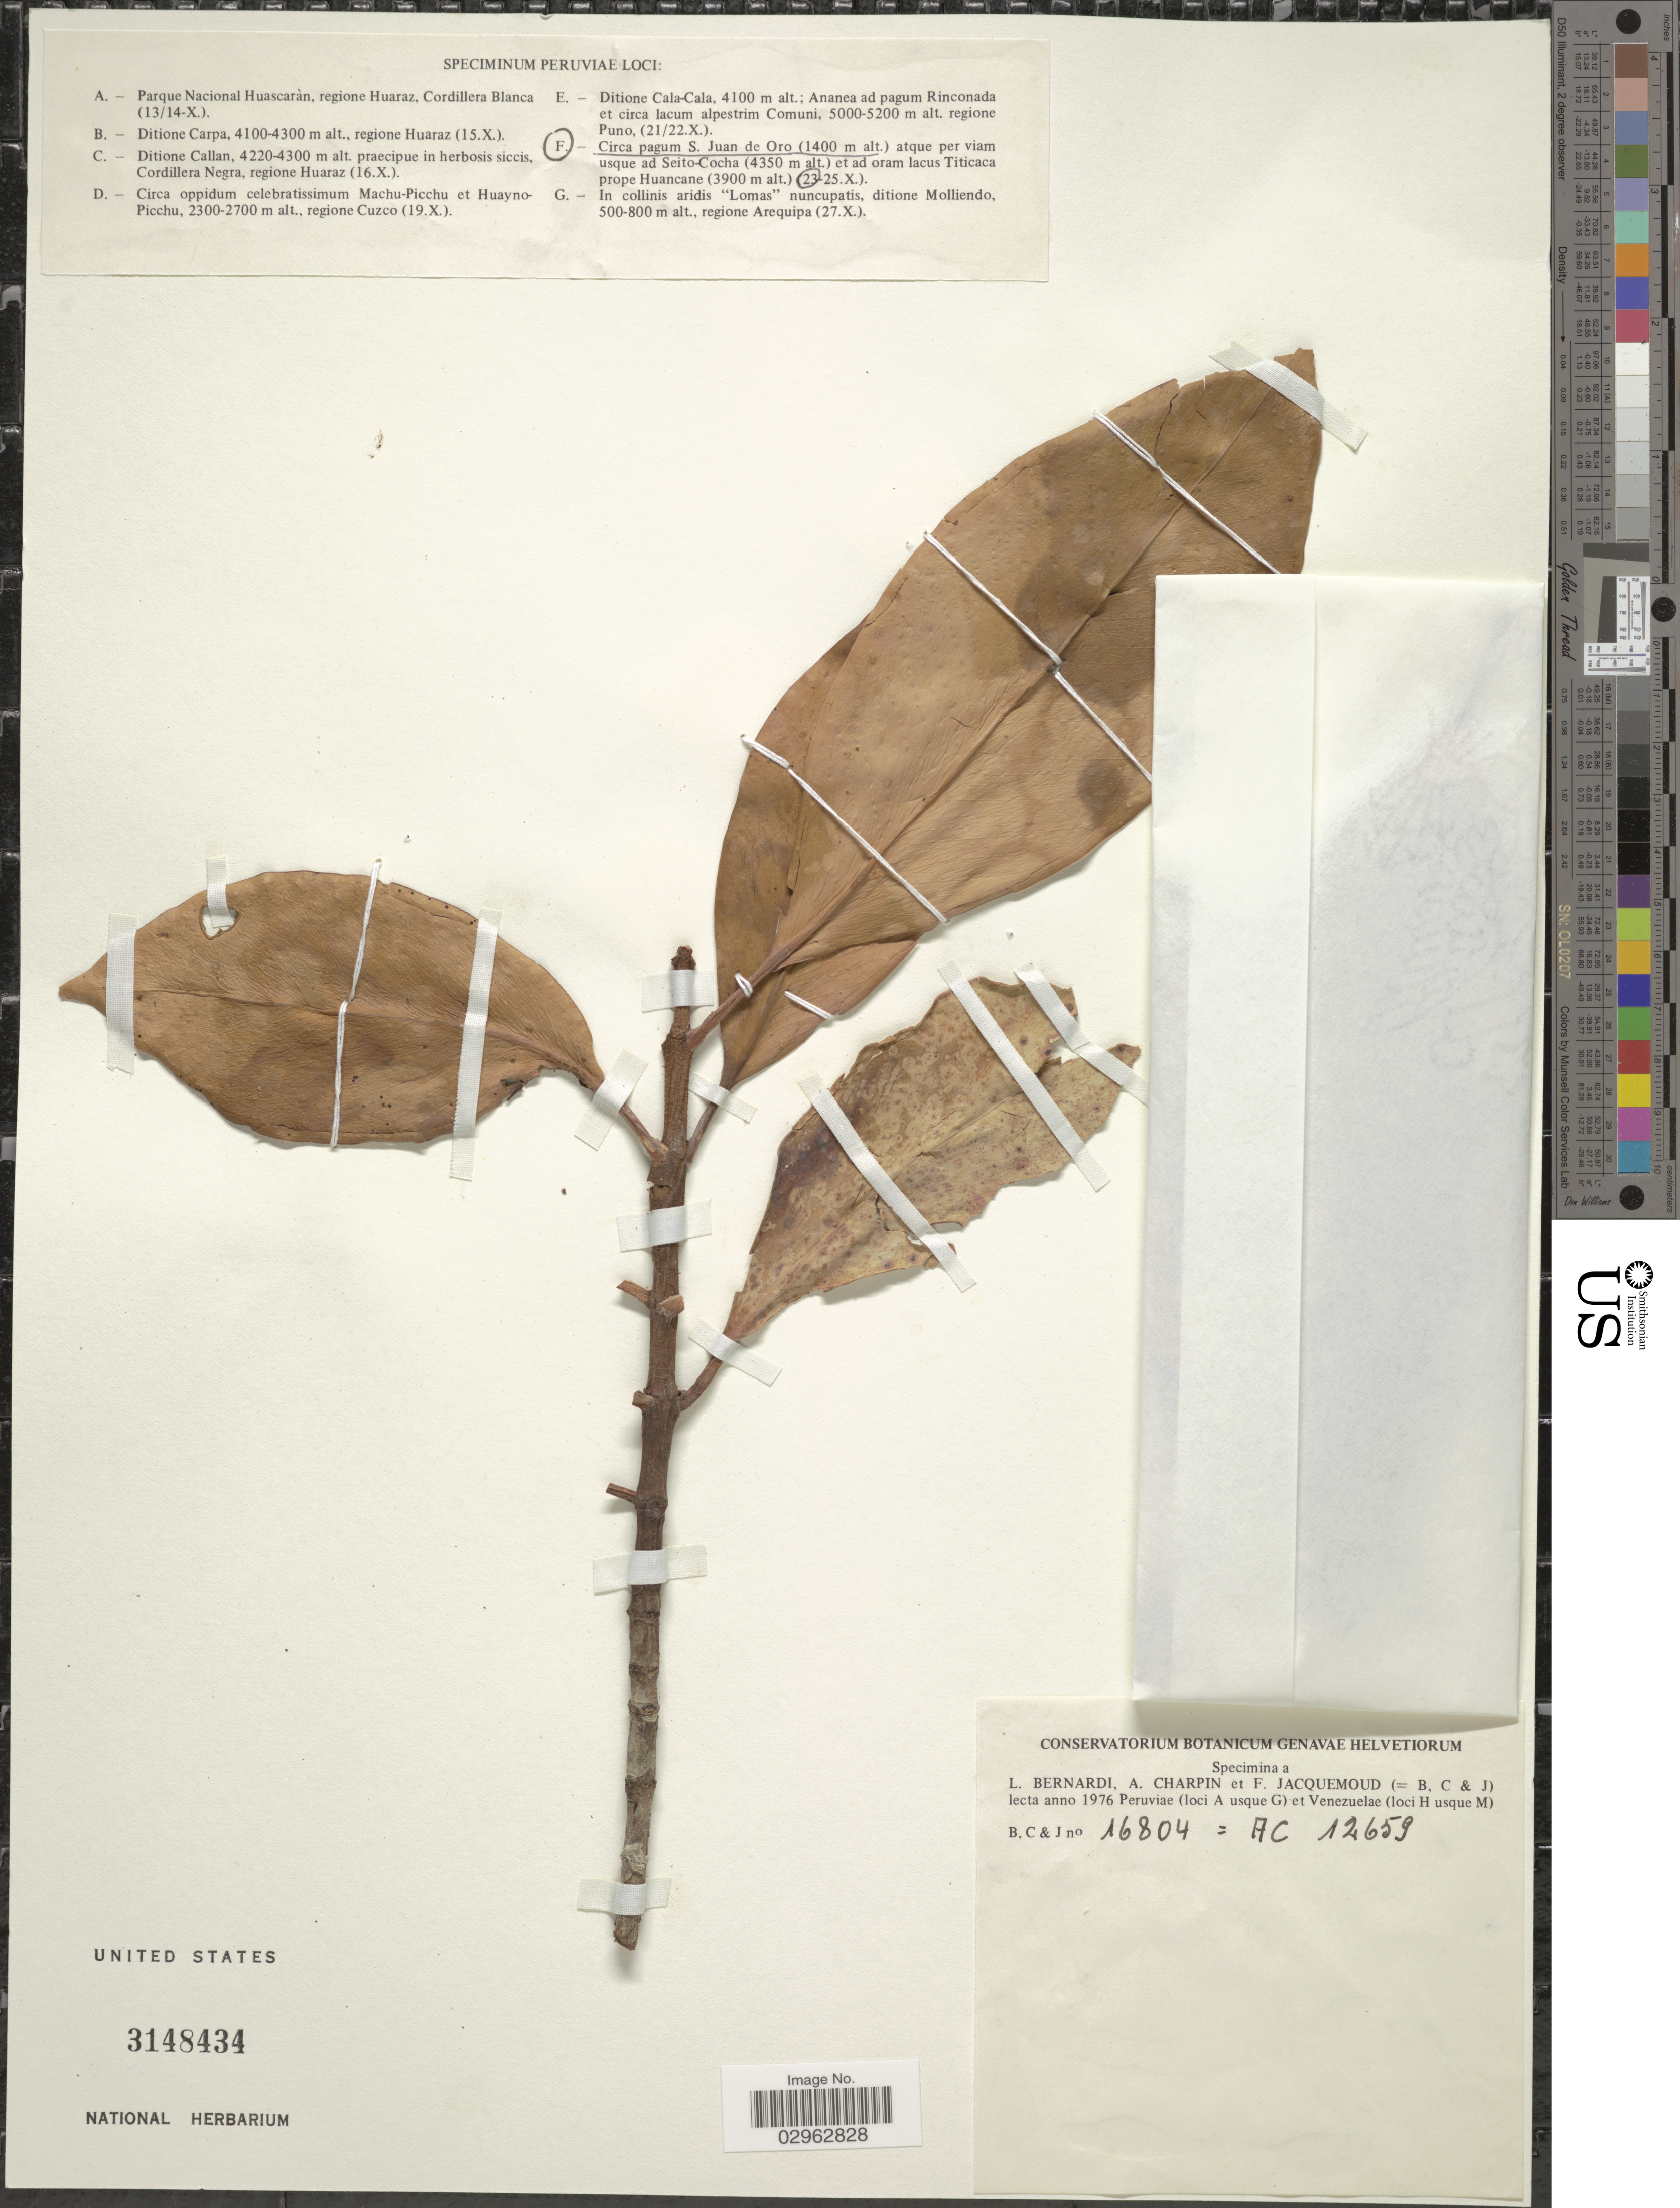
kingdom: Plantae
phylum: Tracheophyta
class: Magnoliopsida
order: Malpighiales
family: Clusiaceae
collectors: L. Bernardi, A. Charpin & F. Jacquemoud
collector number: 16804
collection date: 1976-10-23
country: Peru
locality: Circa pagum S. Juan de Oro atque per viam usque ad seito-Cocha et ad oram lacus Titicaca prope Huancane.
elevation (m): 1400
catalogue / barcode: US 3148434